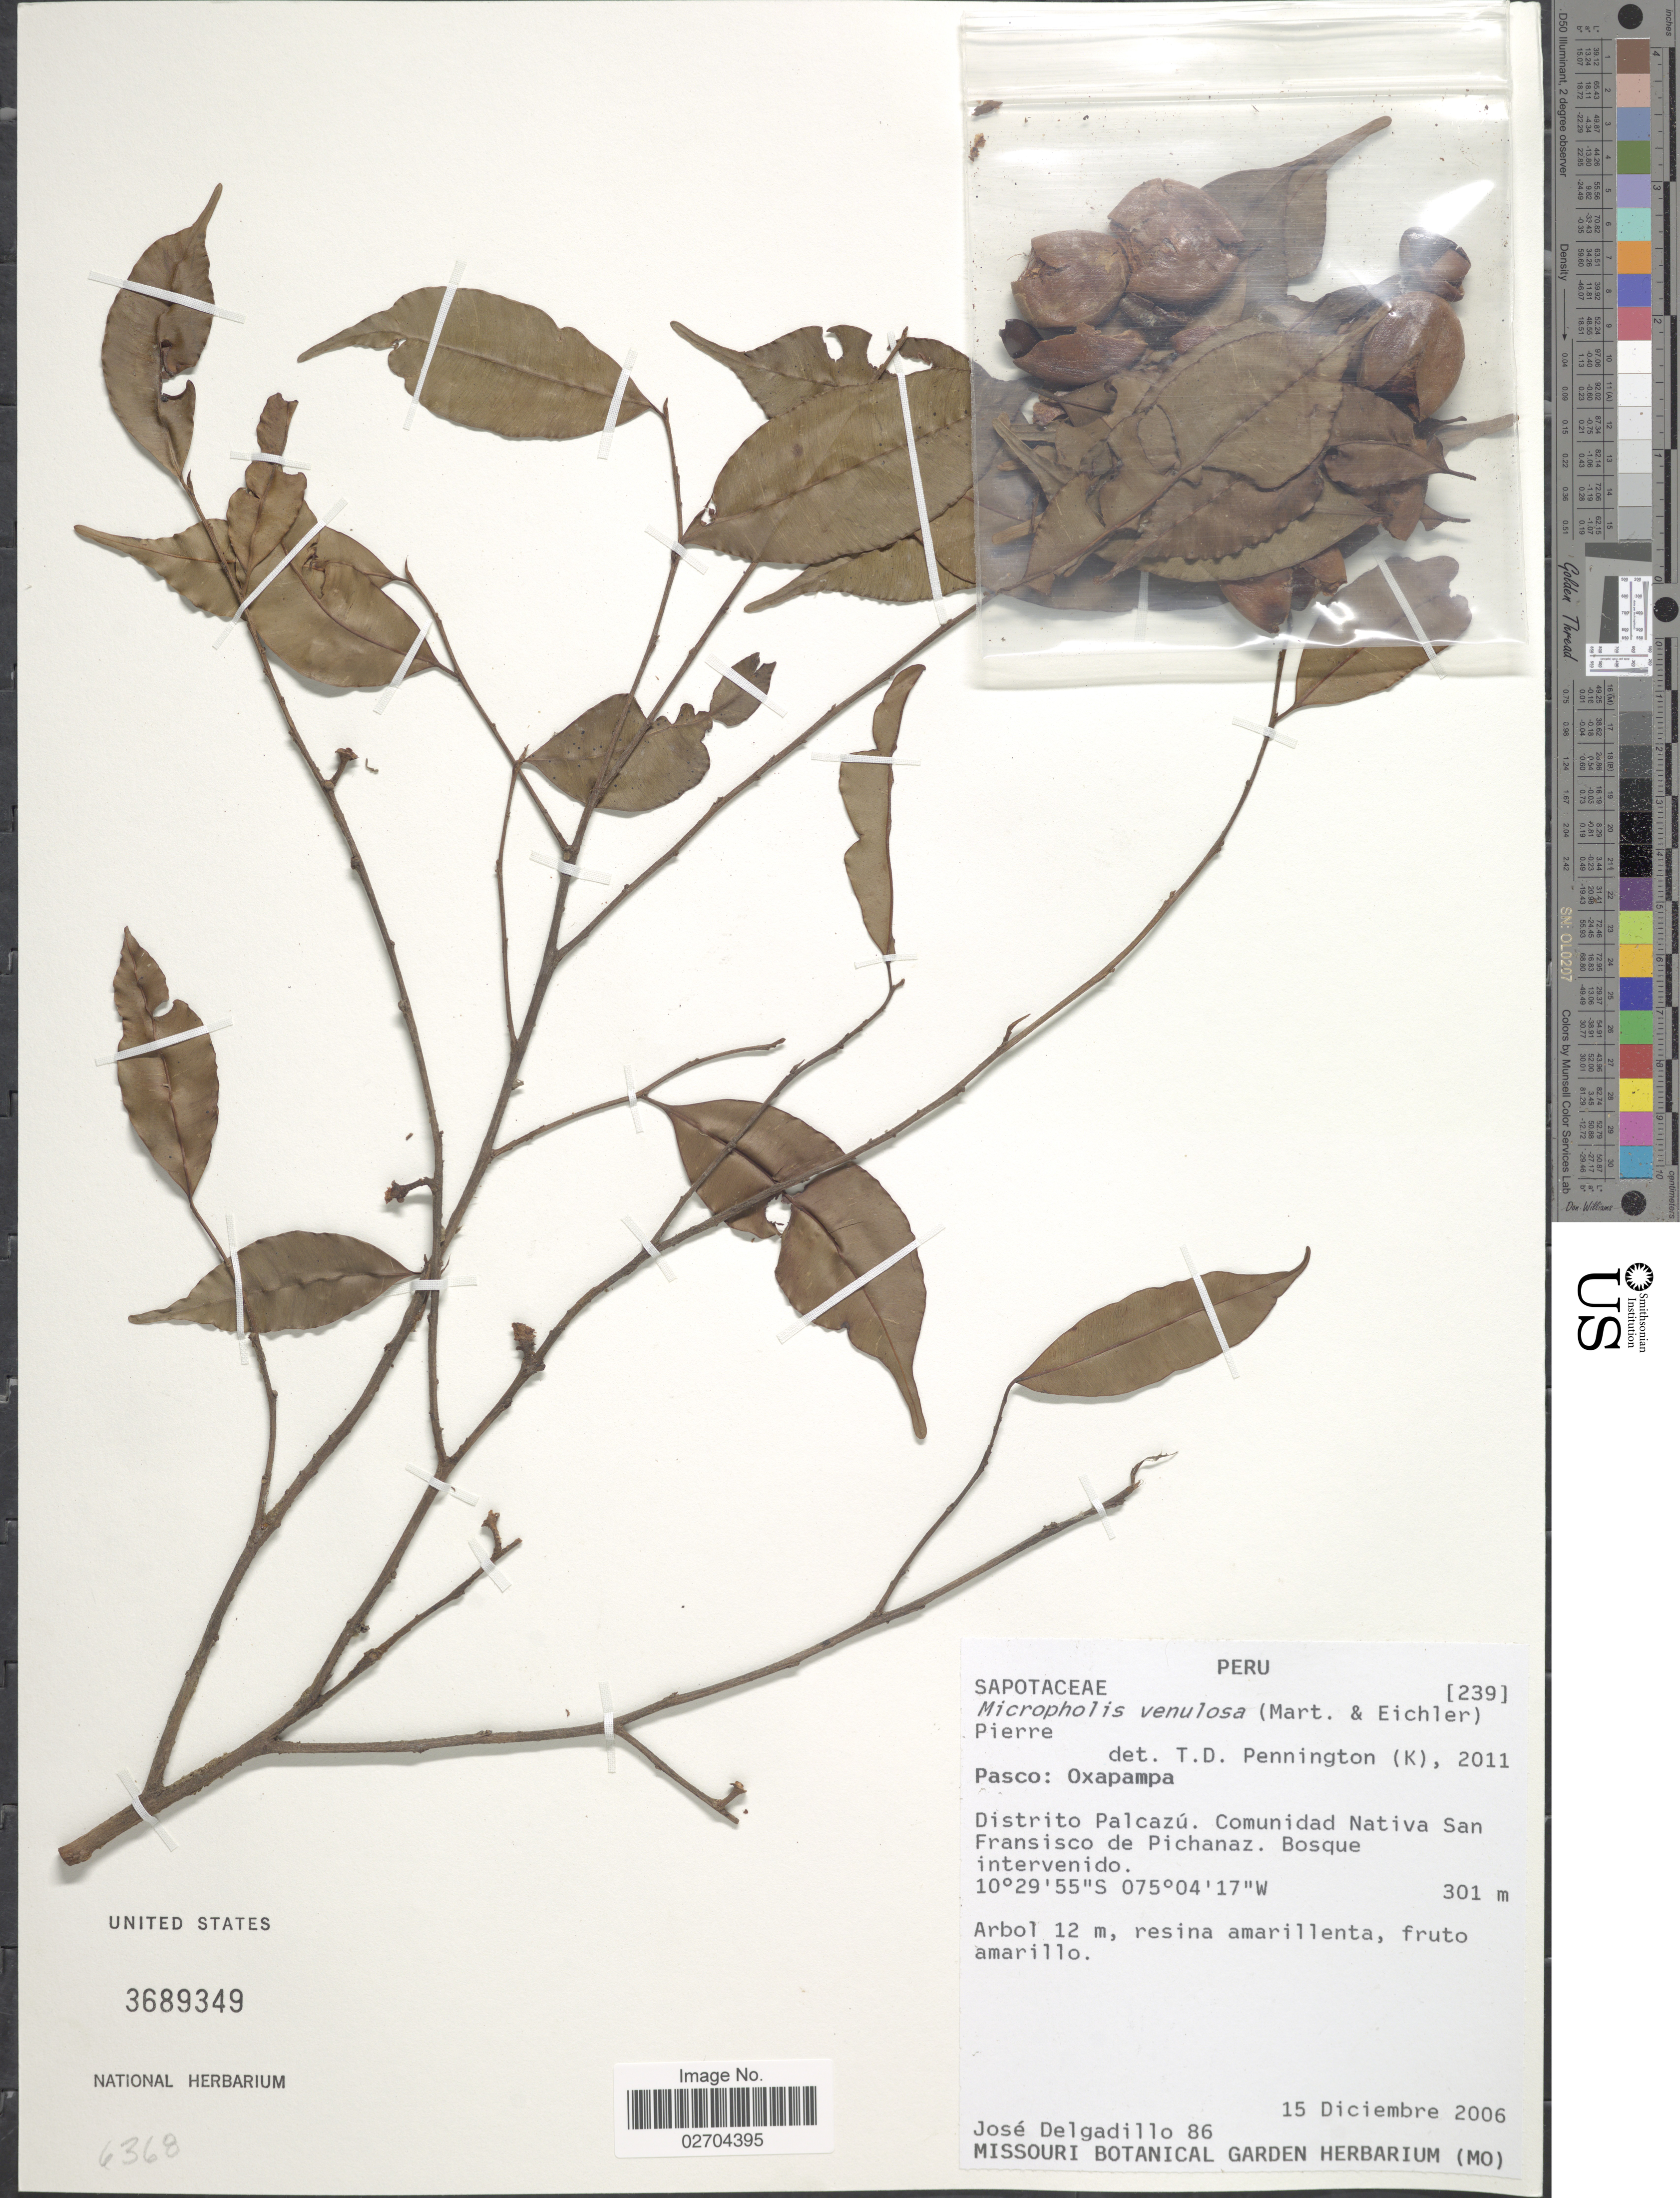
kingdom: Plantae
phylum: Tracheophyta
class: Magnoliopsida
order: Ericales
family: Sapotaceae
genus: Micropholis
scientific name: Micropholis venulosa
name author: (Mart. & Eichler) Pierre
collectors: J. Delgadillo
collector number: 86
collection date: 2006-12-15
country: Peru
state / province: Pasco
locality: Pasco; Oxapampa, Distrito Palcazu, Comunidad Nativa San Francisco de Pichanaz.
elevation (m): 301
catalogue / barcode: US 3689349